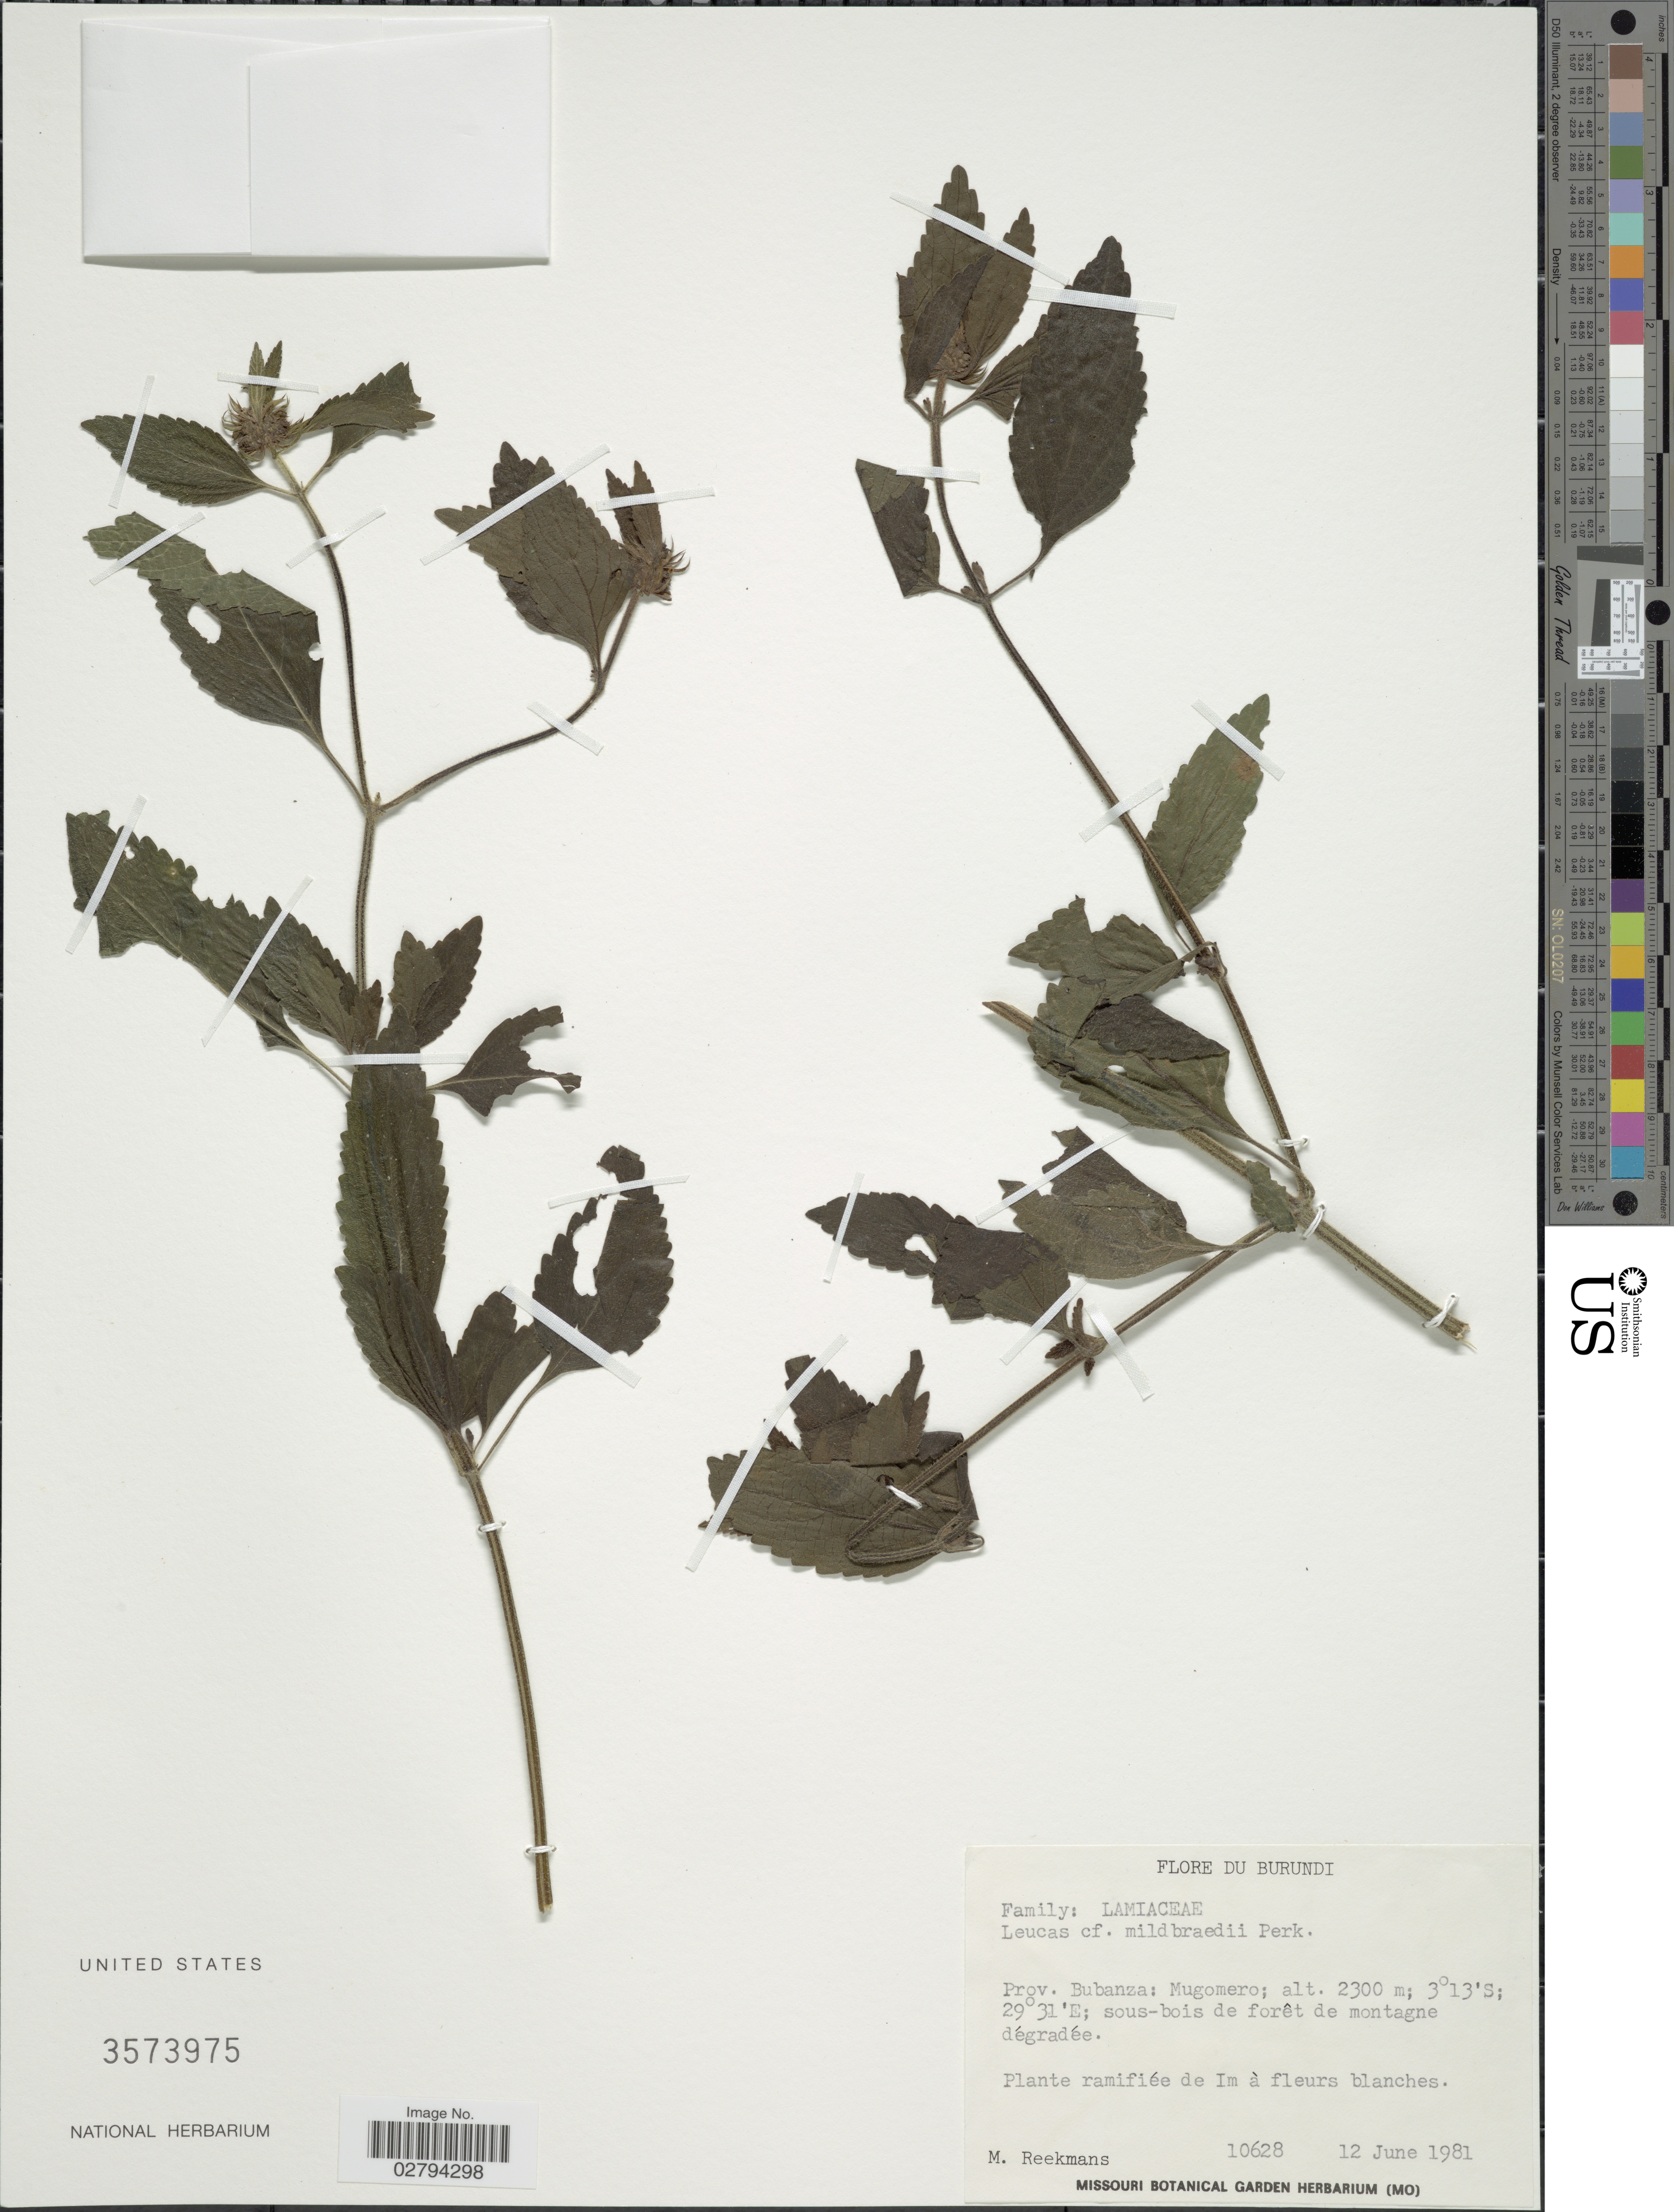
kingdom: Plantae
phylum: Tracheophyta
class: Magnoliopsida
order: Lamiales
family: Lamiaceae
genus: Leucas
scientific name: Leucas mildbraedii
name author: Perkins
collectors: M. Reekmans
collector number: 10628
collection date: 1981-06-12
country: Burundi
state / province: Bubanza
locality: Prov. Bubanza: Mugomero.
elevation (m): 2300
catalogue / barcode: US 3573975